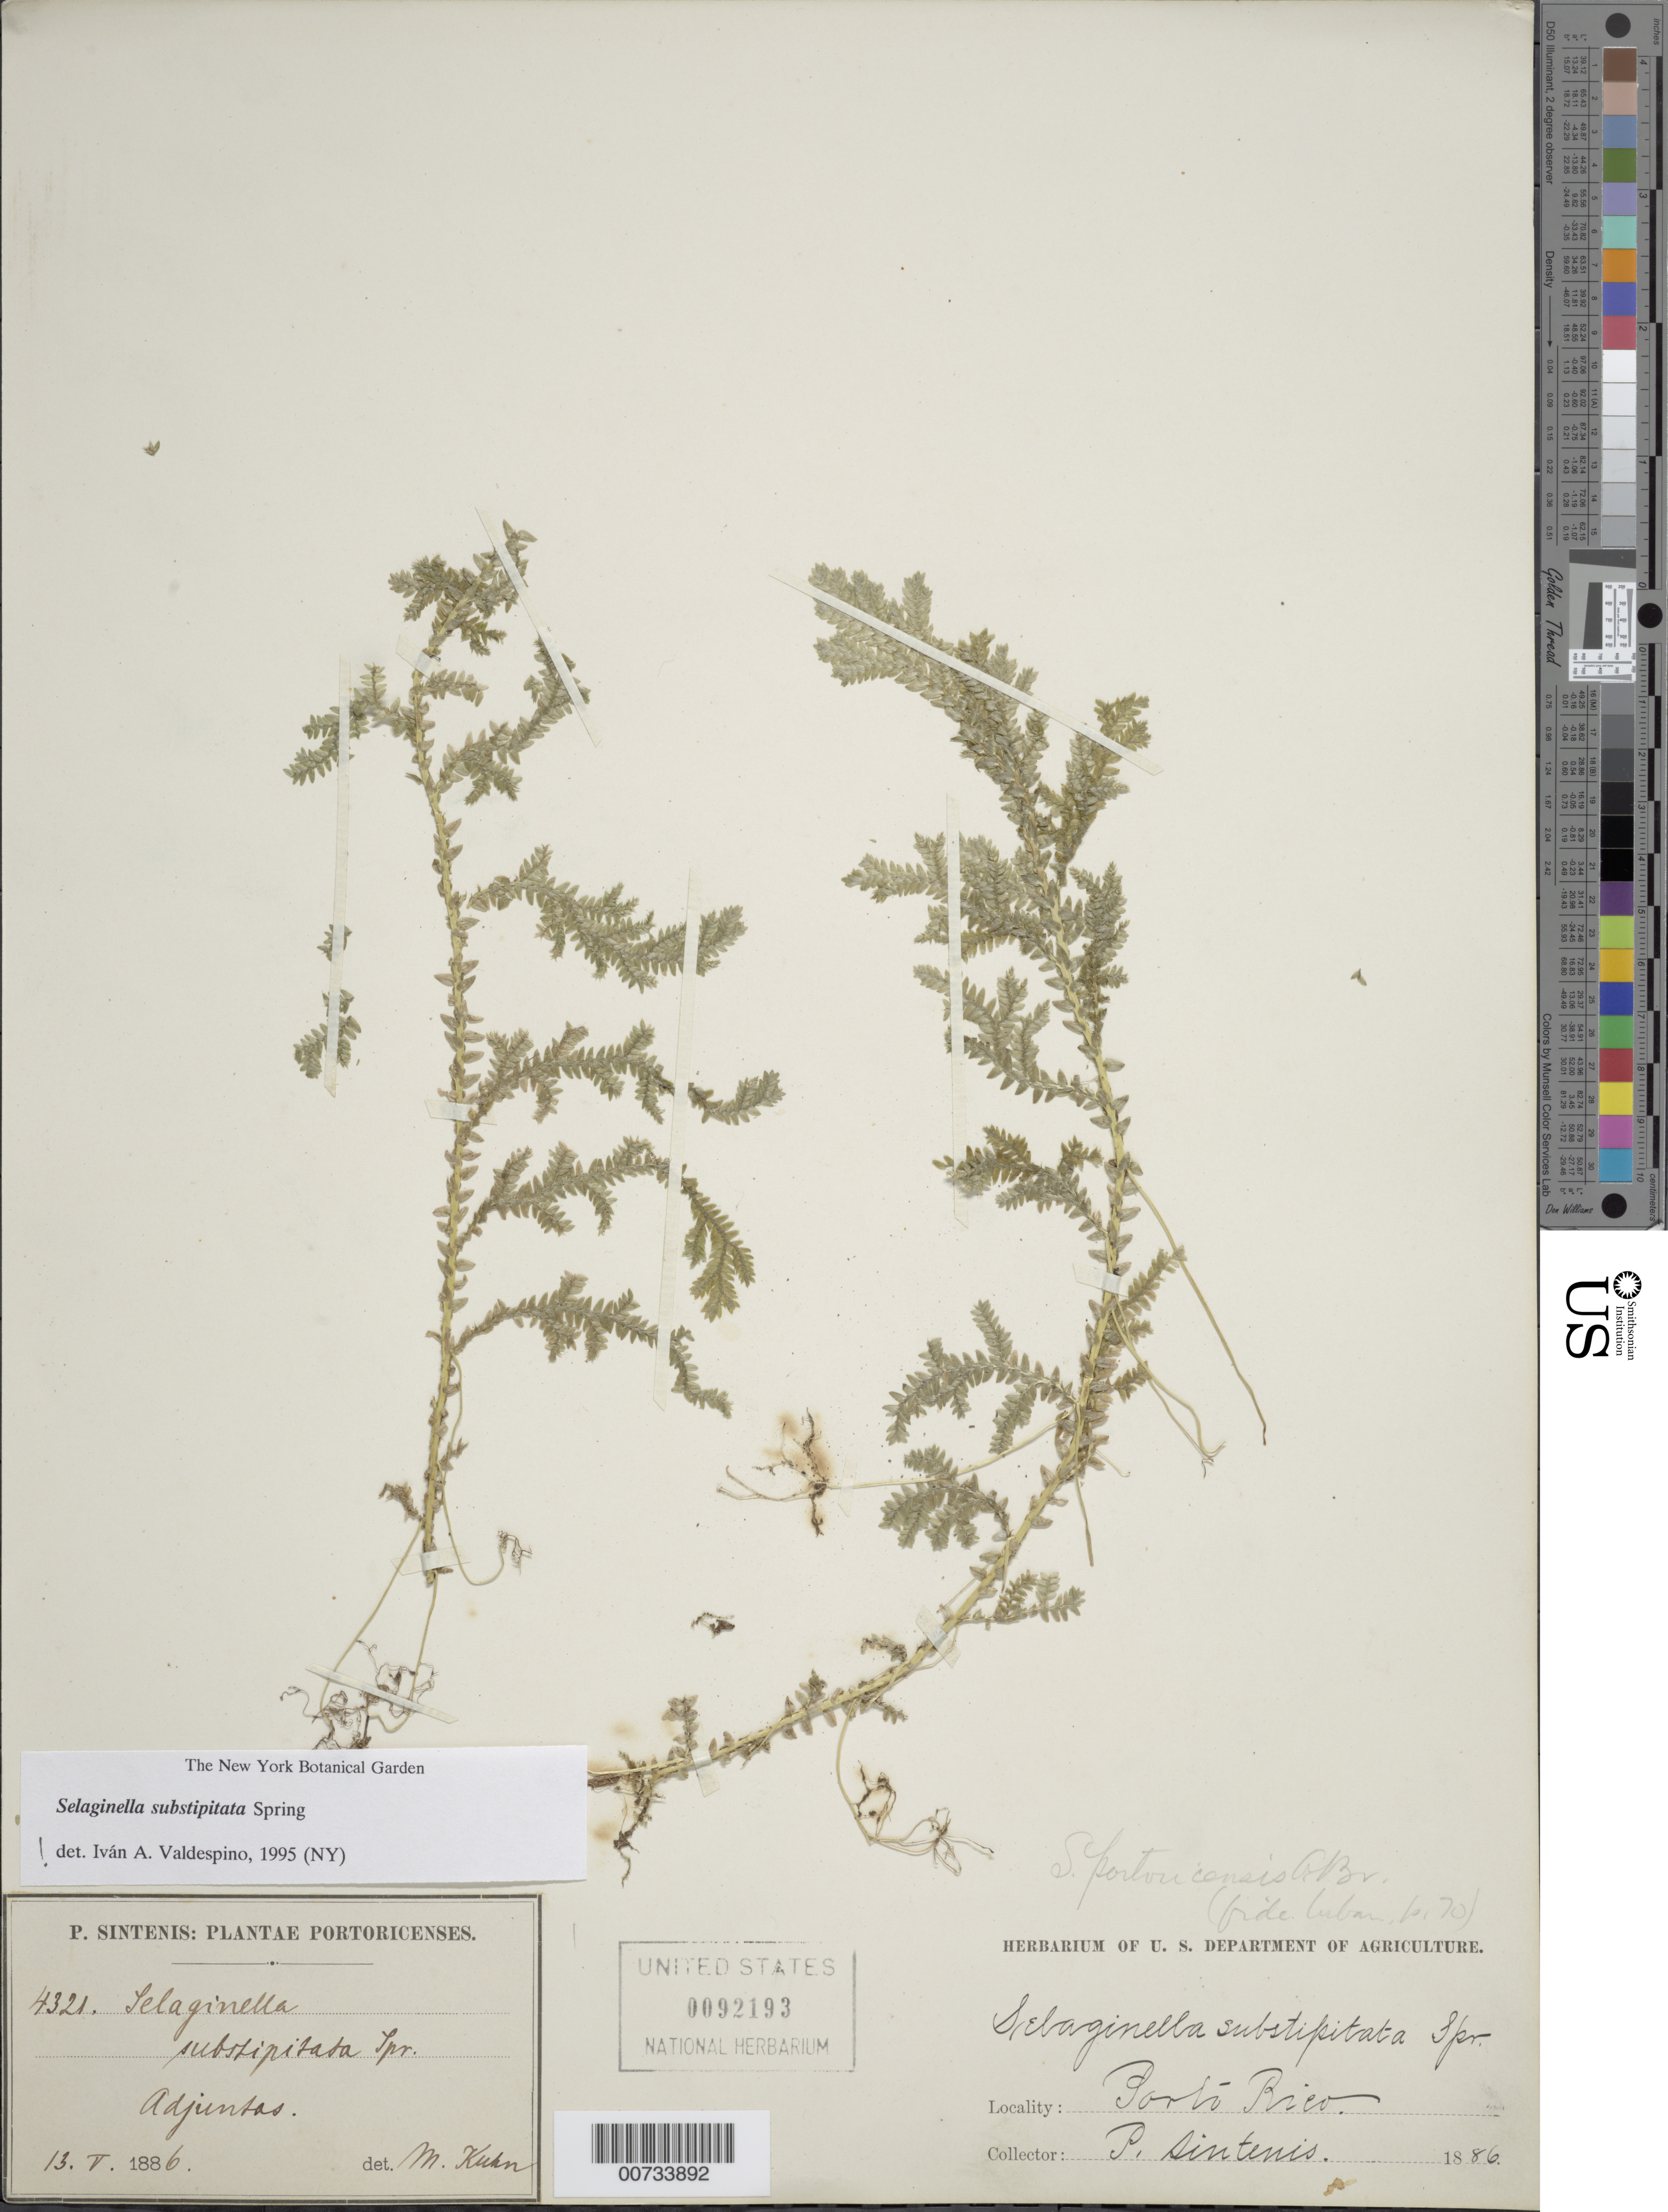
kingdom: Plantae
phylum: Tracheophyta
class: Lycopodiopsida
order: Selaginellales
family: Selaginellaceae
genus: Selaginella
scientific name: Selaginella substipitata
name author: Spring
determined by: Valdespino, I. A., (PMA), Universidad de Panama (PANAMA)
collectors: P. Sintenis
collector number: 4321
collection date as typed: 13 May 1886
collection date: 1886-05-13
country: Puerto Rico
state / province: Adjuntas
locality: Adjuntas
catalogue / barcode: US 92193